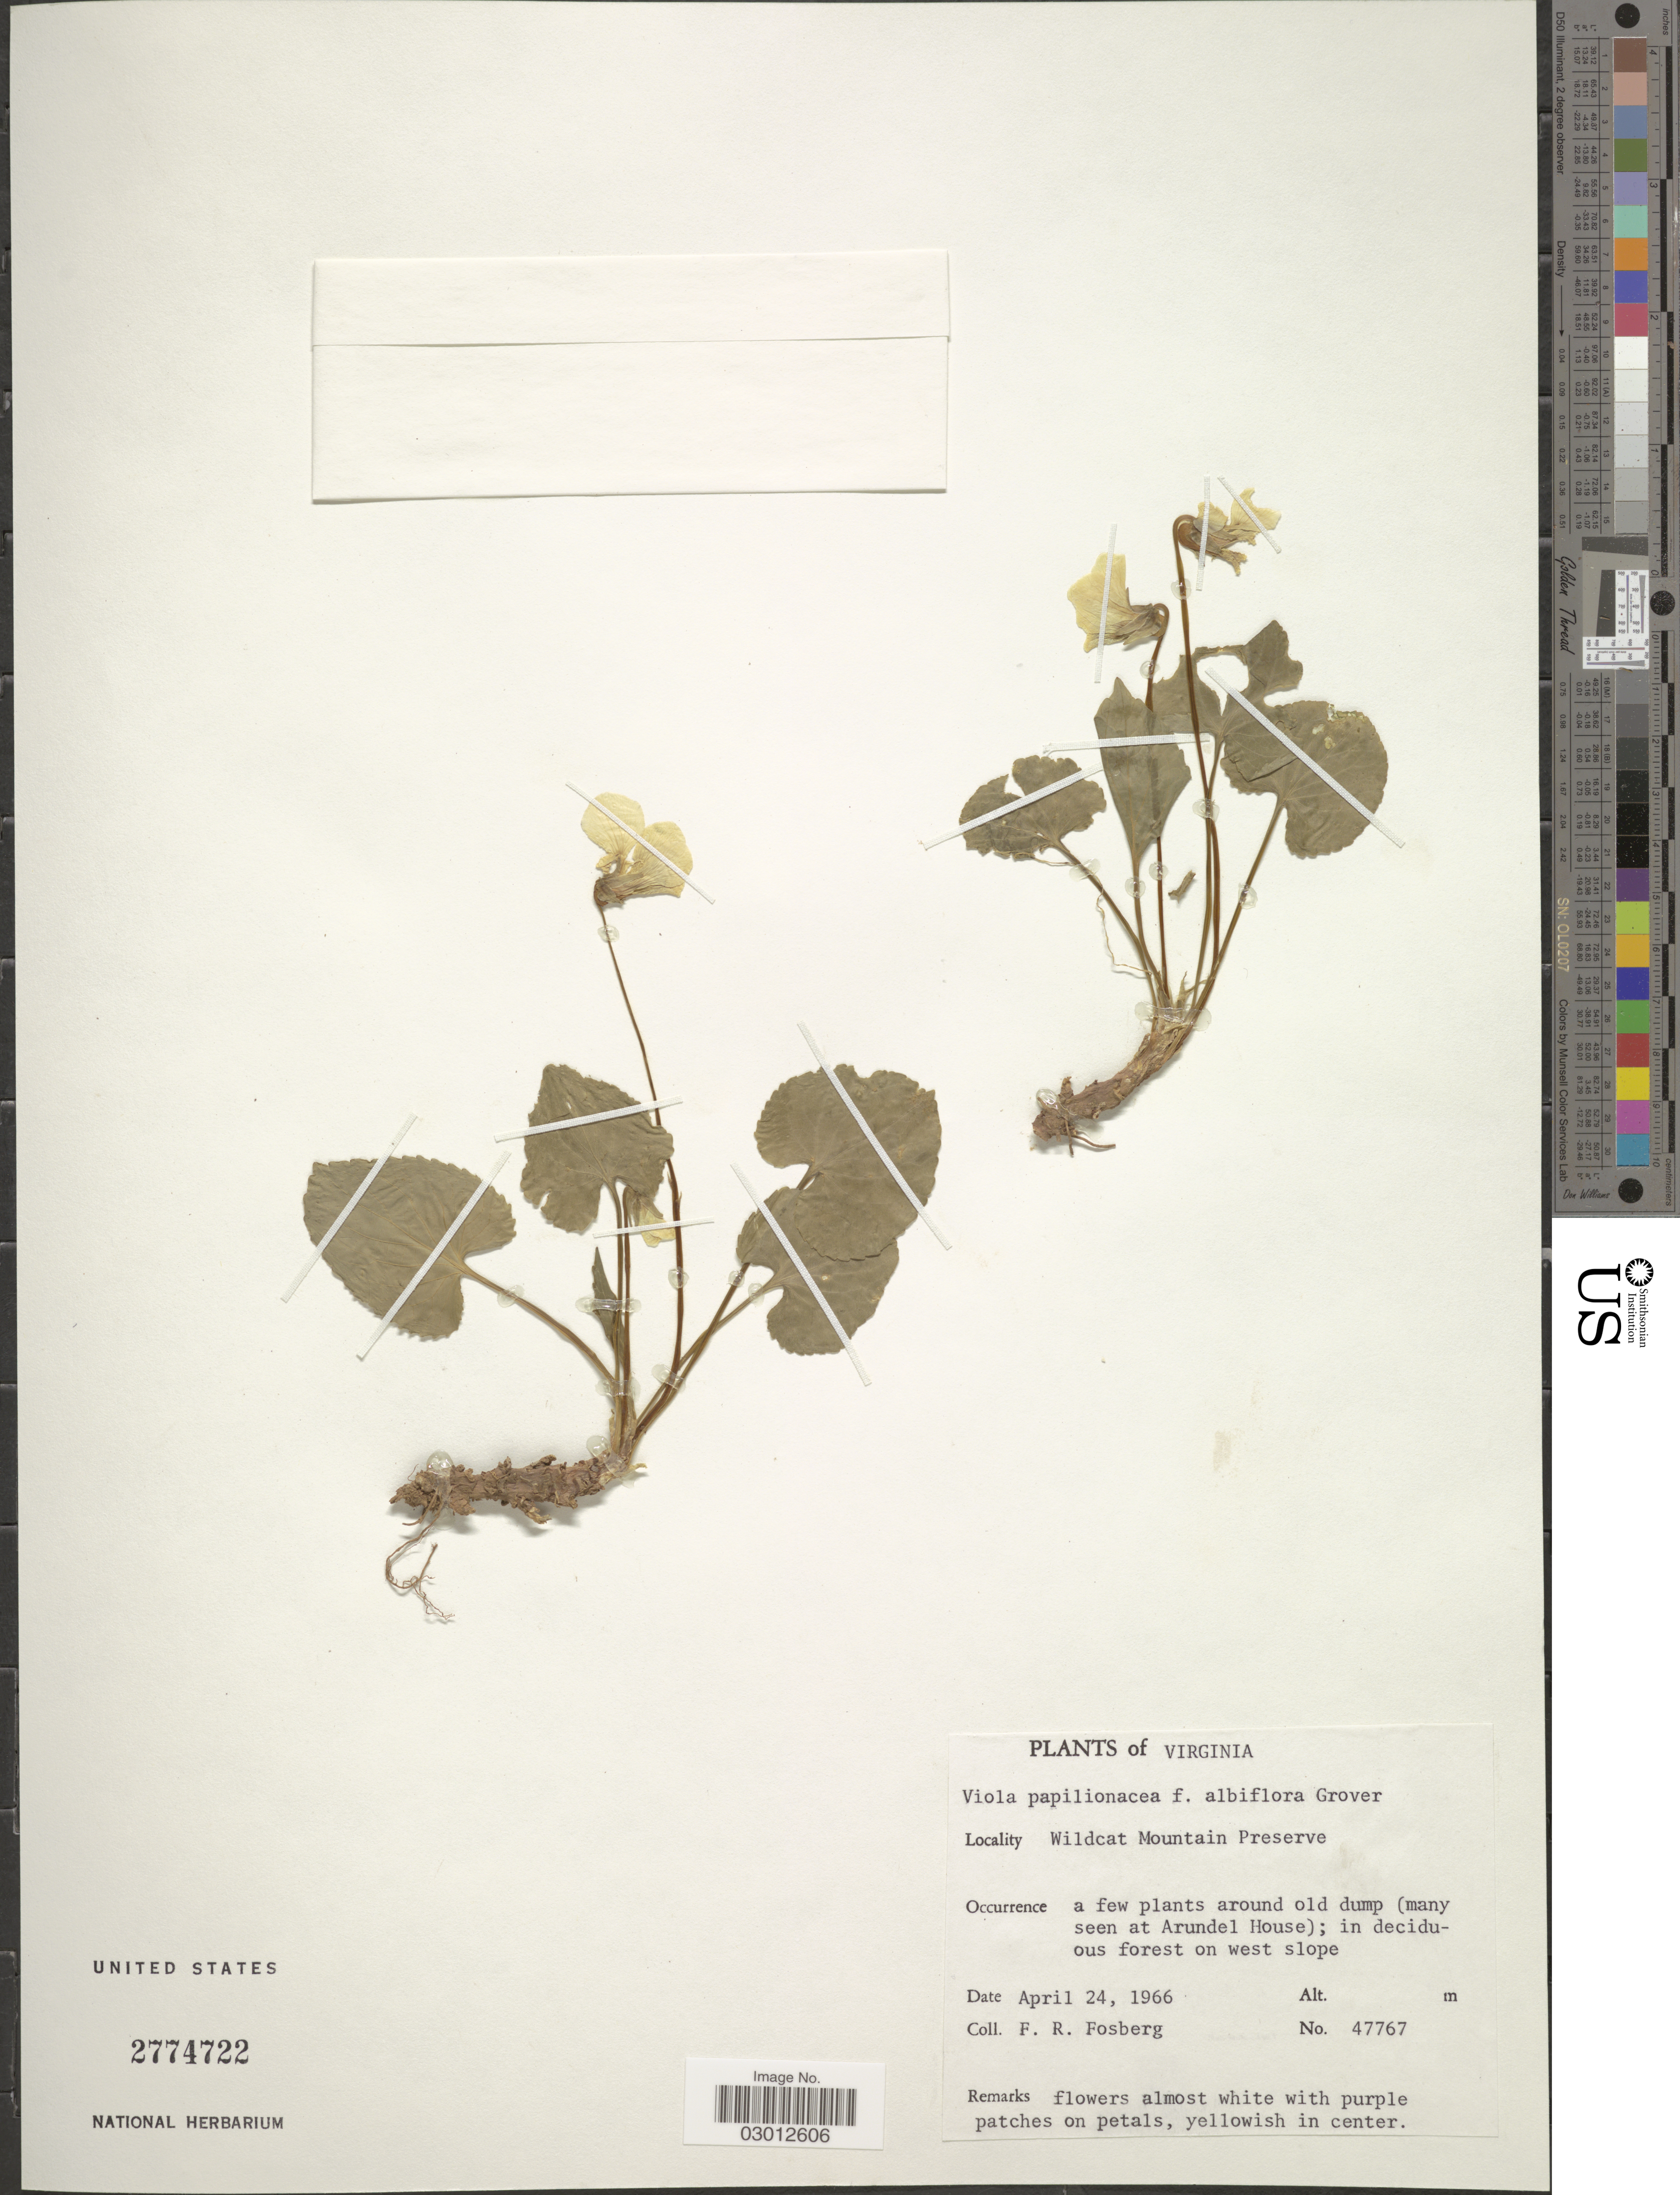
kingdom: Plantae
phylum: Tracheophyta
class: Magnoliopsida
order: Malpighiales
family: Violaceae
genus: Viola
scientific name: Viola papilionacea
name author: Pursh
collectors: F. R. Fosberg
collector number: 47767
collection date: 1966-04-24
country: United States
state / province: Virginia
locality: Wildcat Mountain Preserve, a few plants around old dump (many seen at Arundel House); in deciduous forest on west slope.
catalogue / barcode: US 2774722